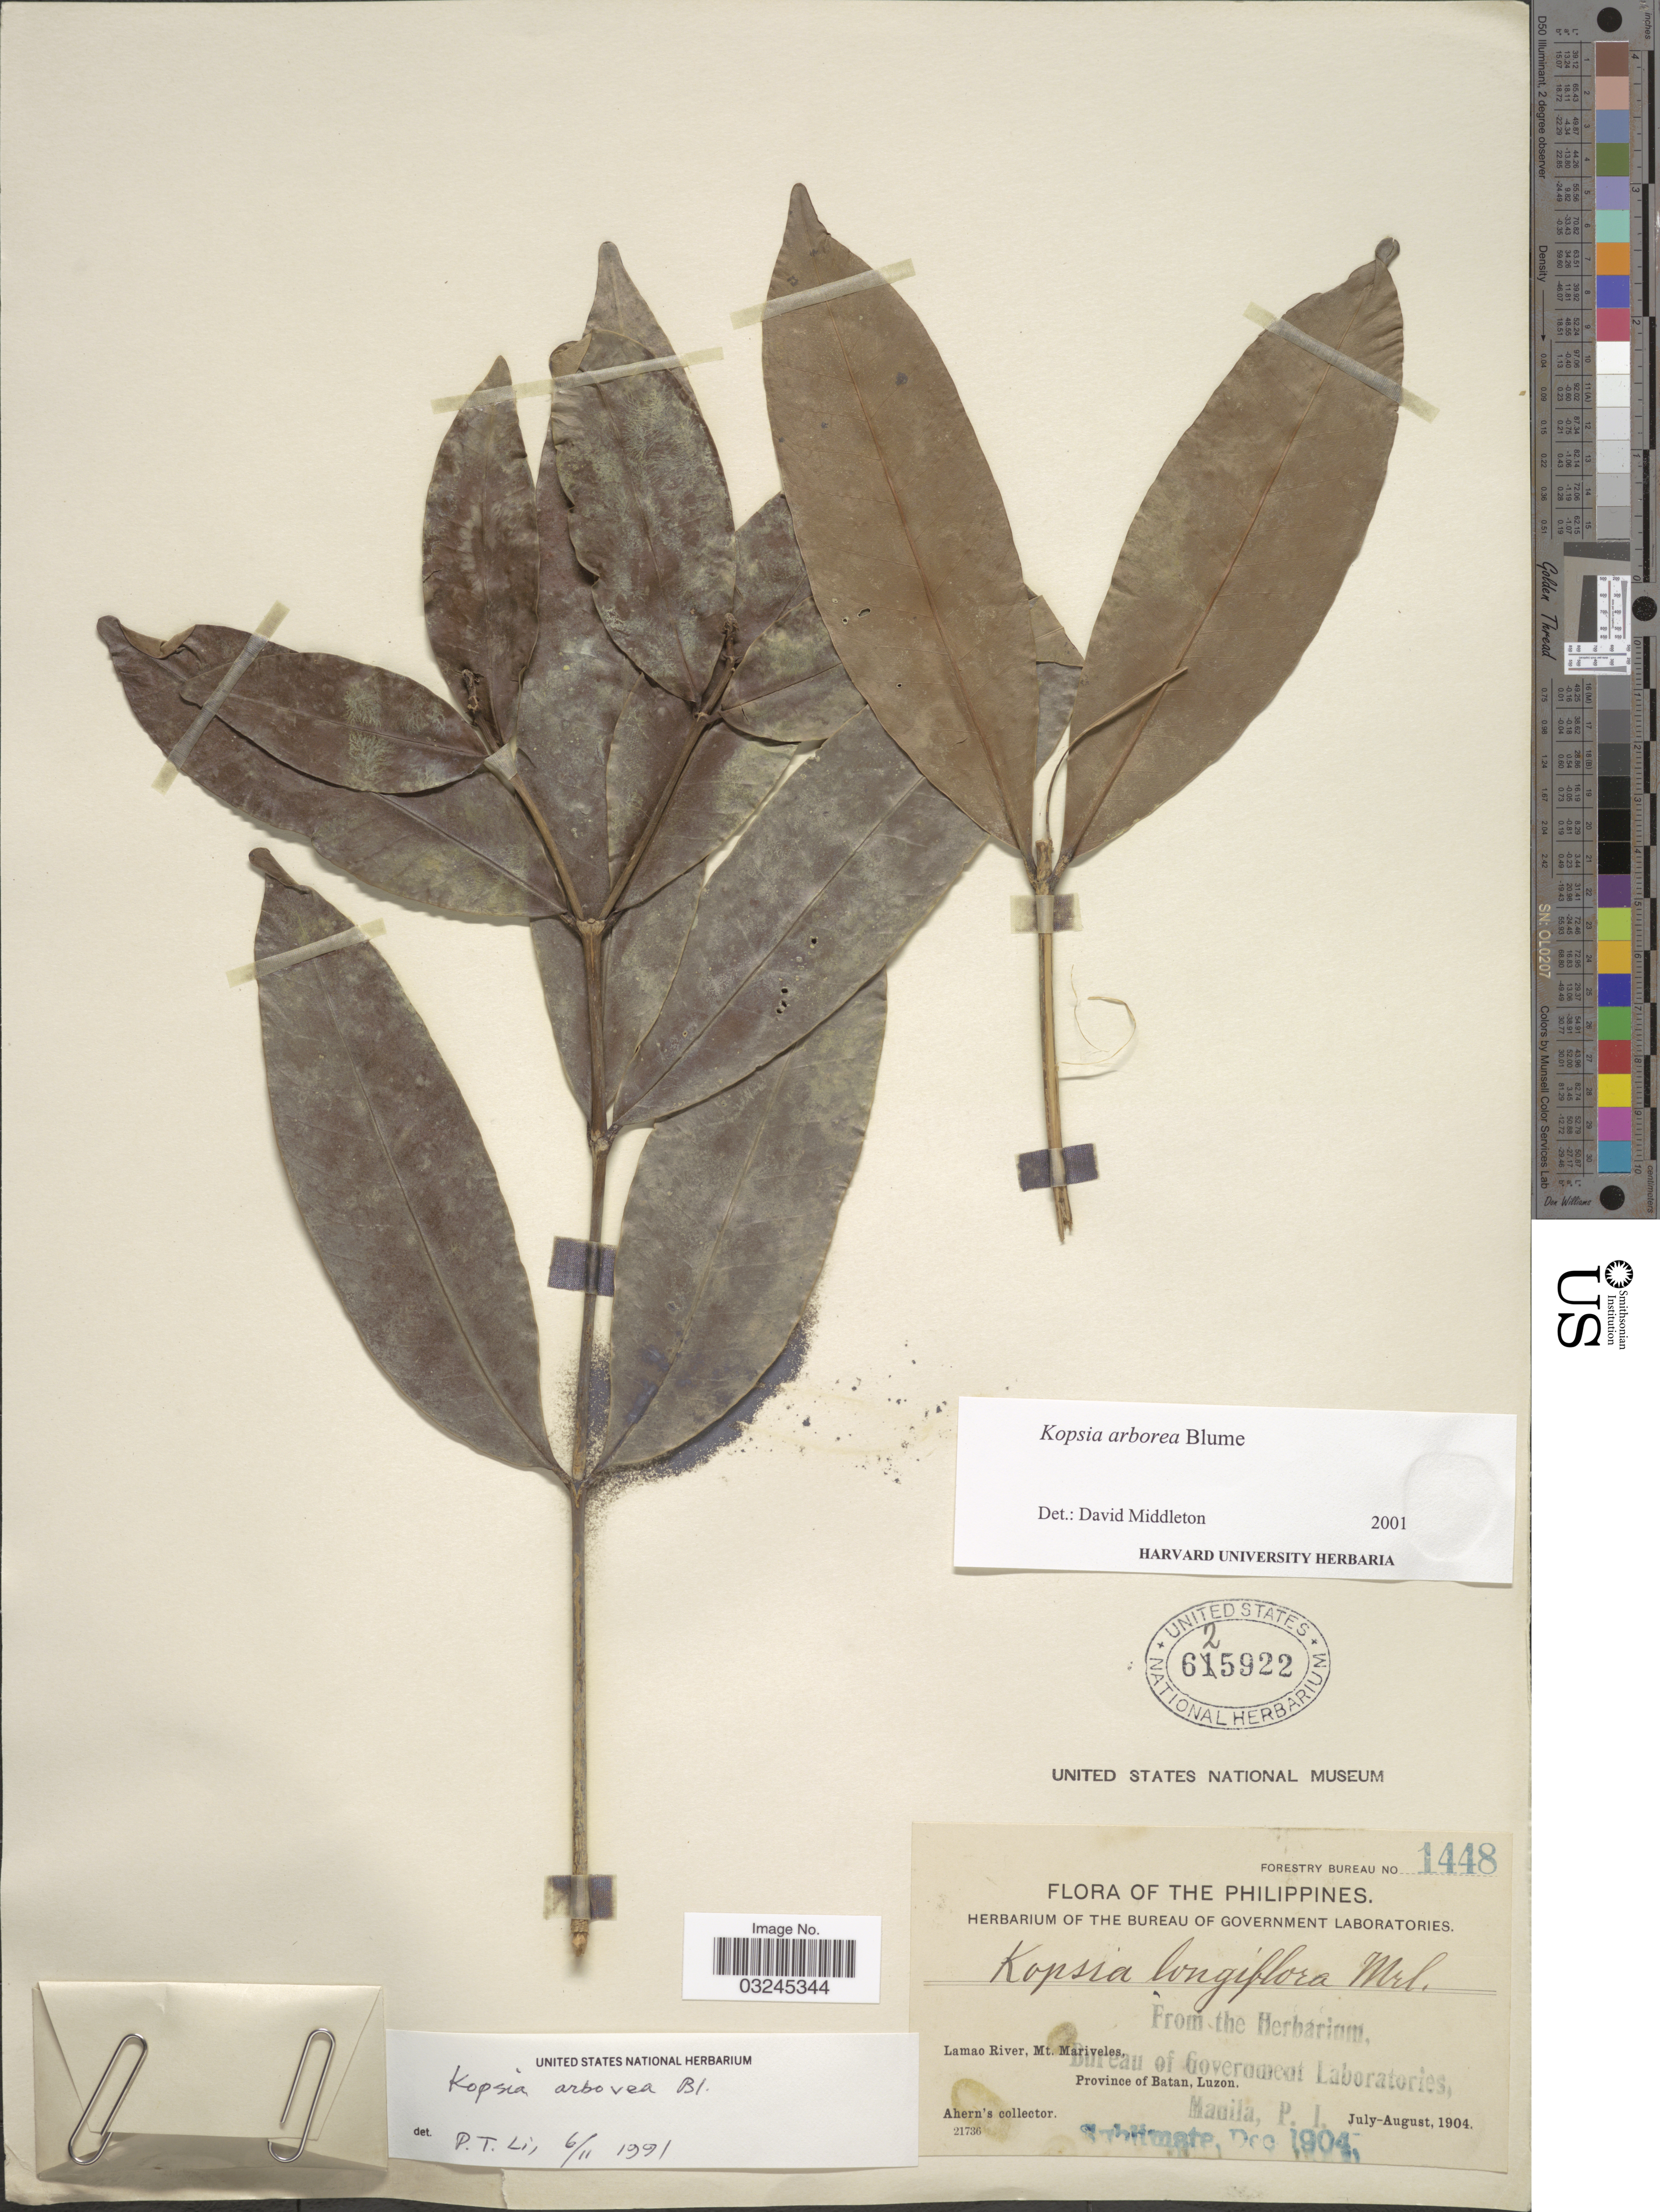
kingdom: Plantae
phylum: Tracheophyta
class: Magnoliopsida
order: Gentianales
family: Apocynaceae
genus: Kopsia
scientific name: Kopsia arborea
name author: Blume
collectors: Ahern's collector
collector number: Forestry Bureau 1448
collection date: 1904-07/1904-08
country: Philippines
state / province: Cagayan Valley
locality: Lamao River, Mt. Mariveles, Province of Batan, Luzon.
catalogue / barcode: US 625922